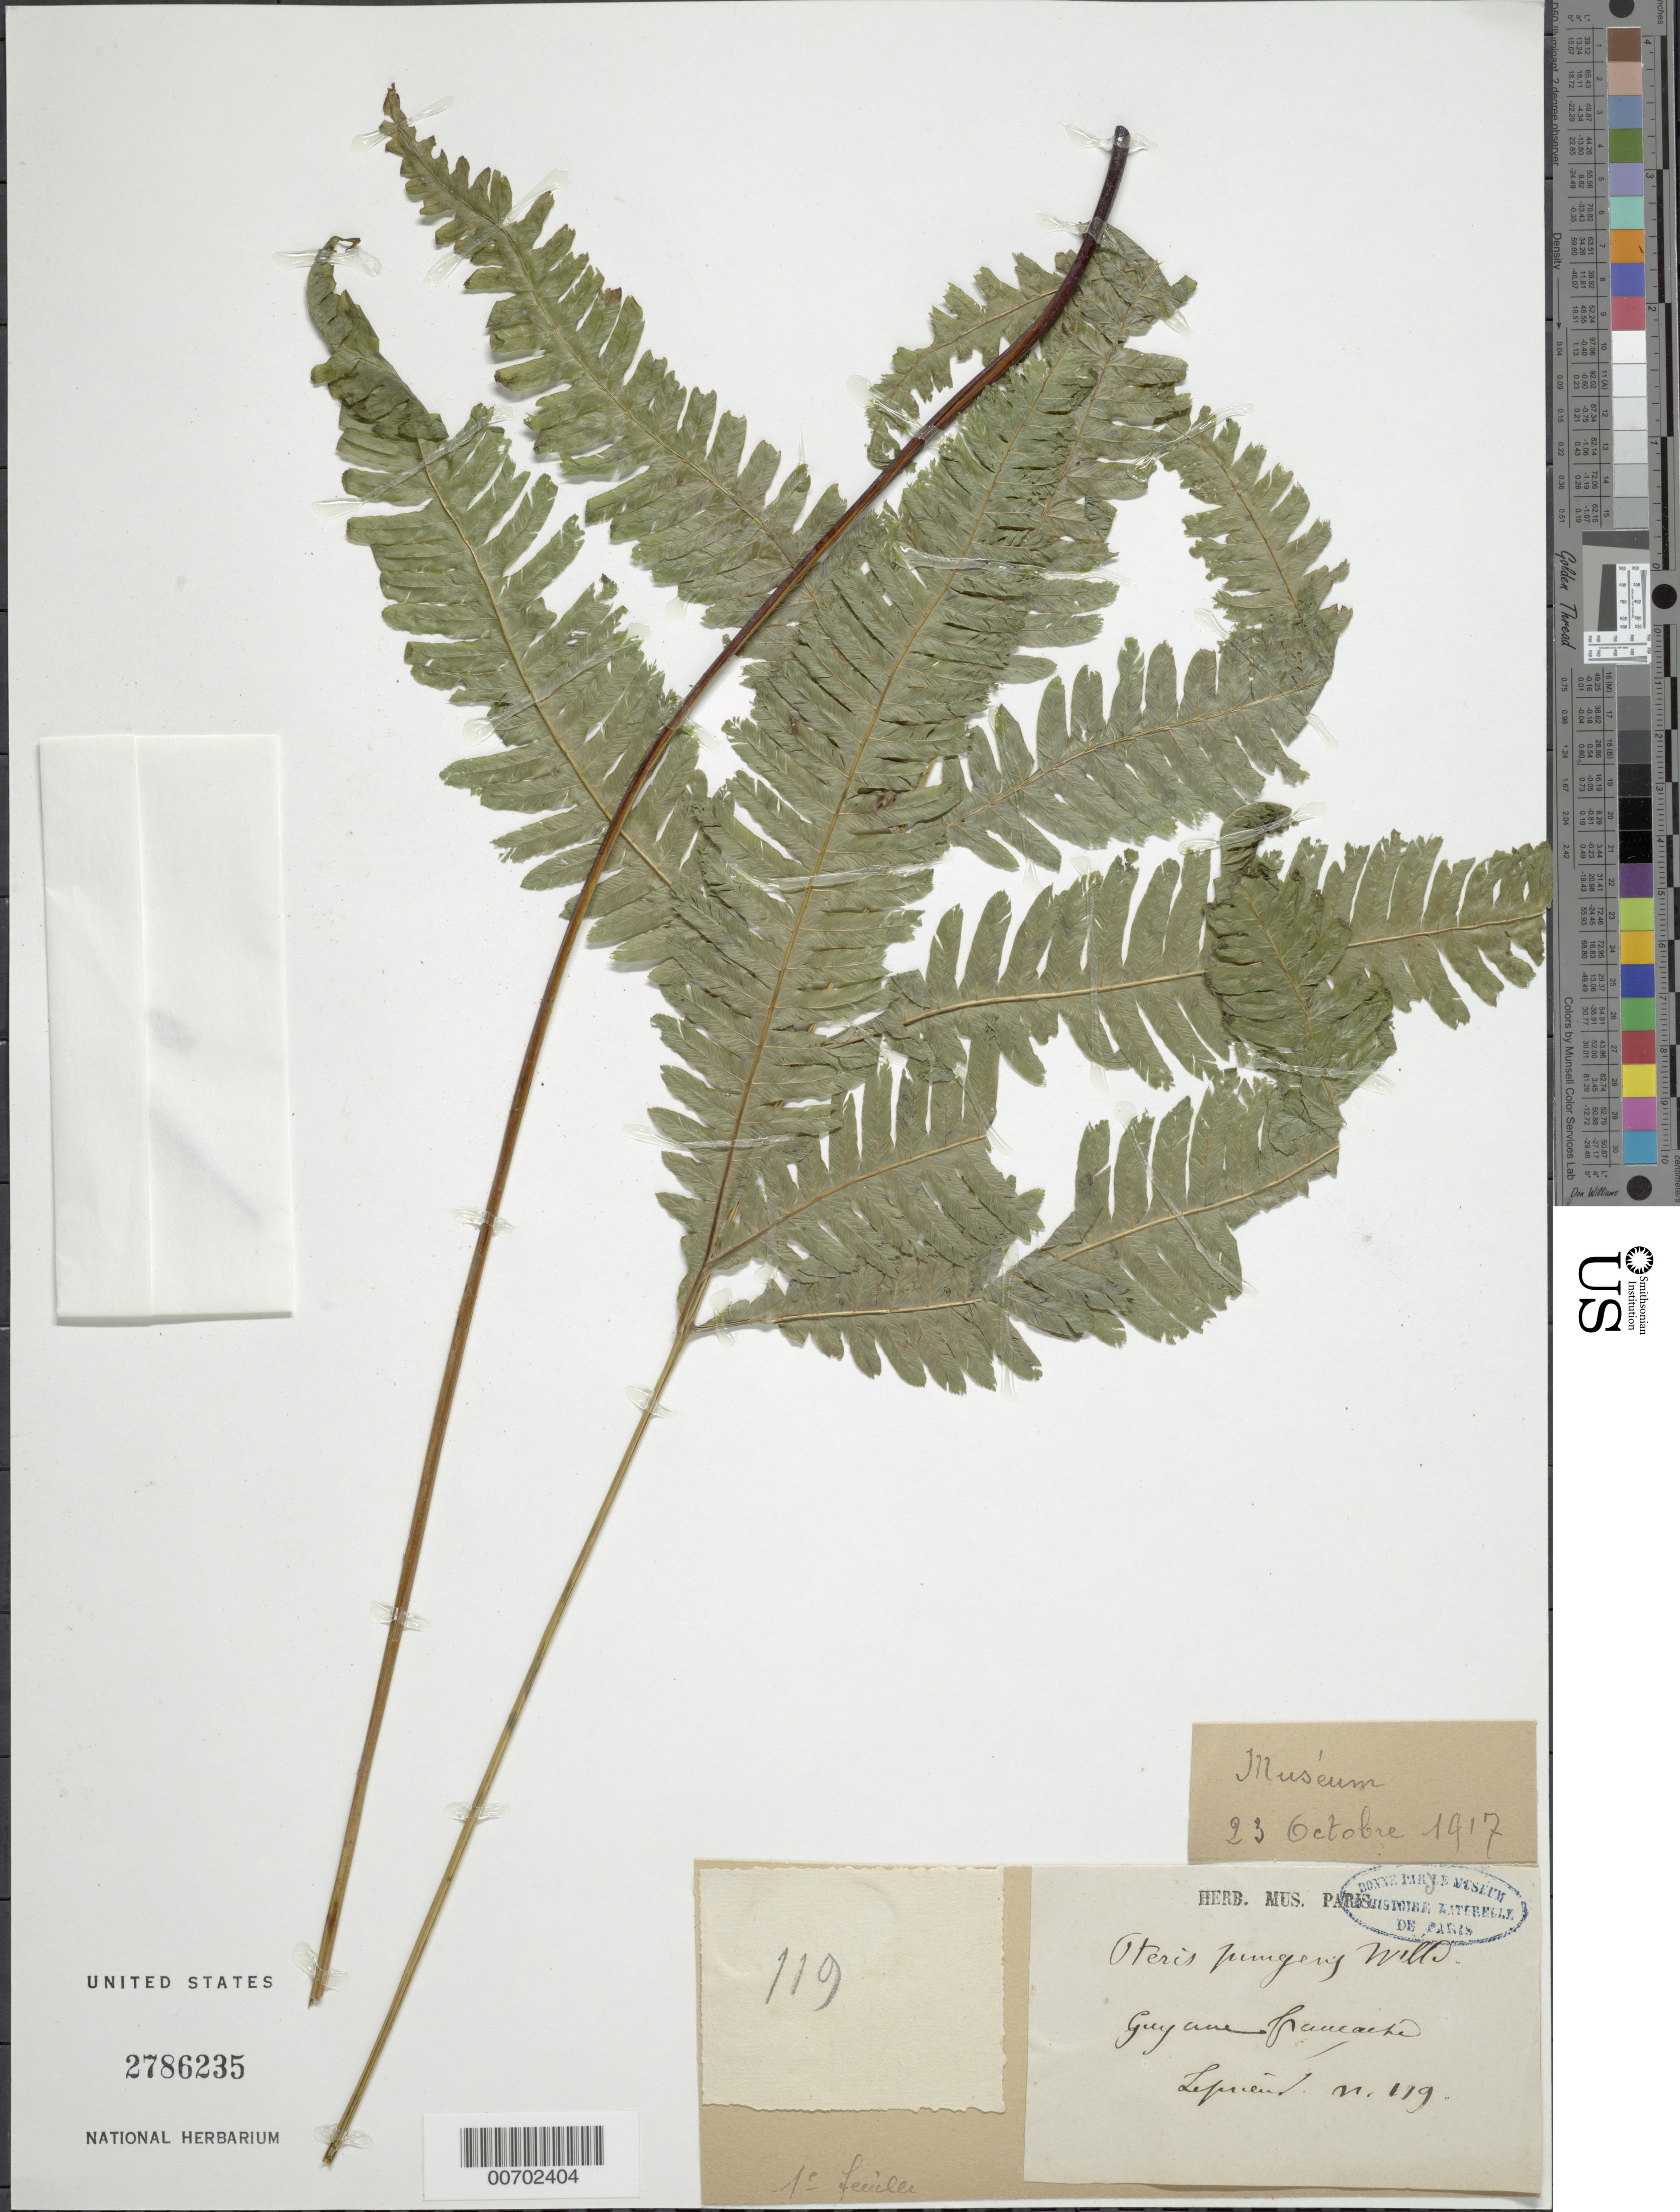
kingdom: Plantae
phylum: Tracheophyta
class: Polypodiopsida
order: Polypodiales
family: Pteridaceae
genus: Pteris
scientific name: Pteris pungens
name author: Willd.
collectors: F. M. R. Leprieur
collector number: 119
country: French Guiana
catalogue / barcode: US 2786235